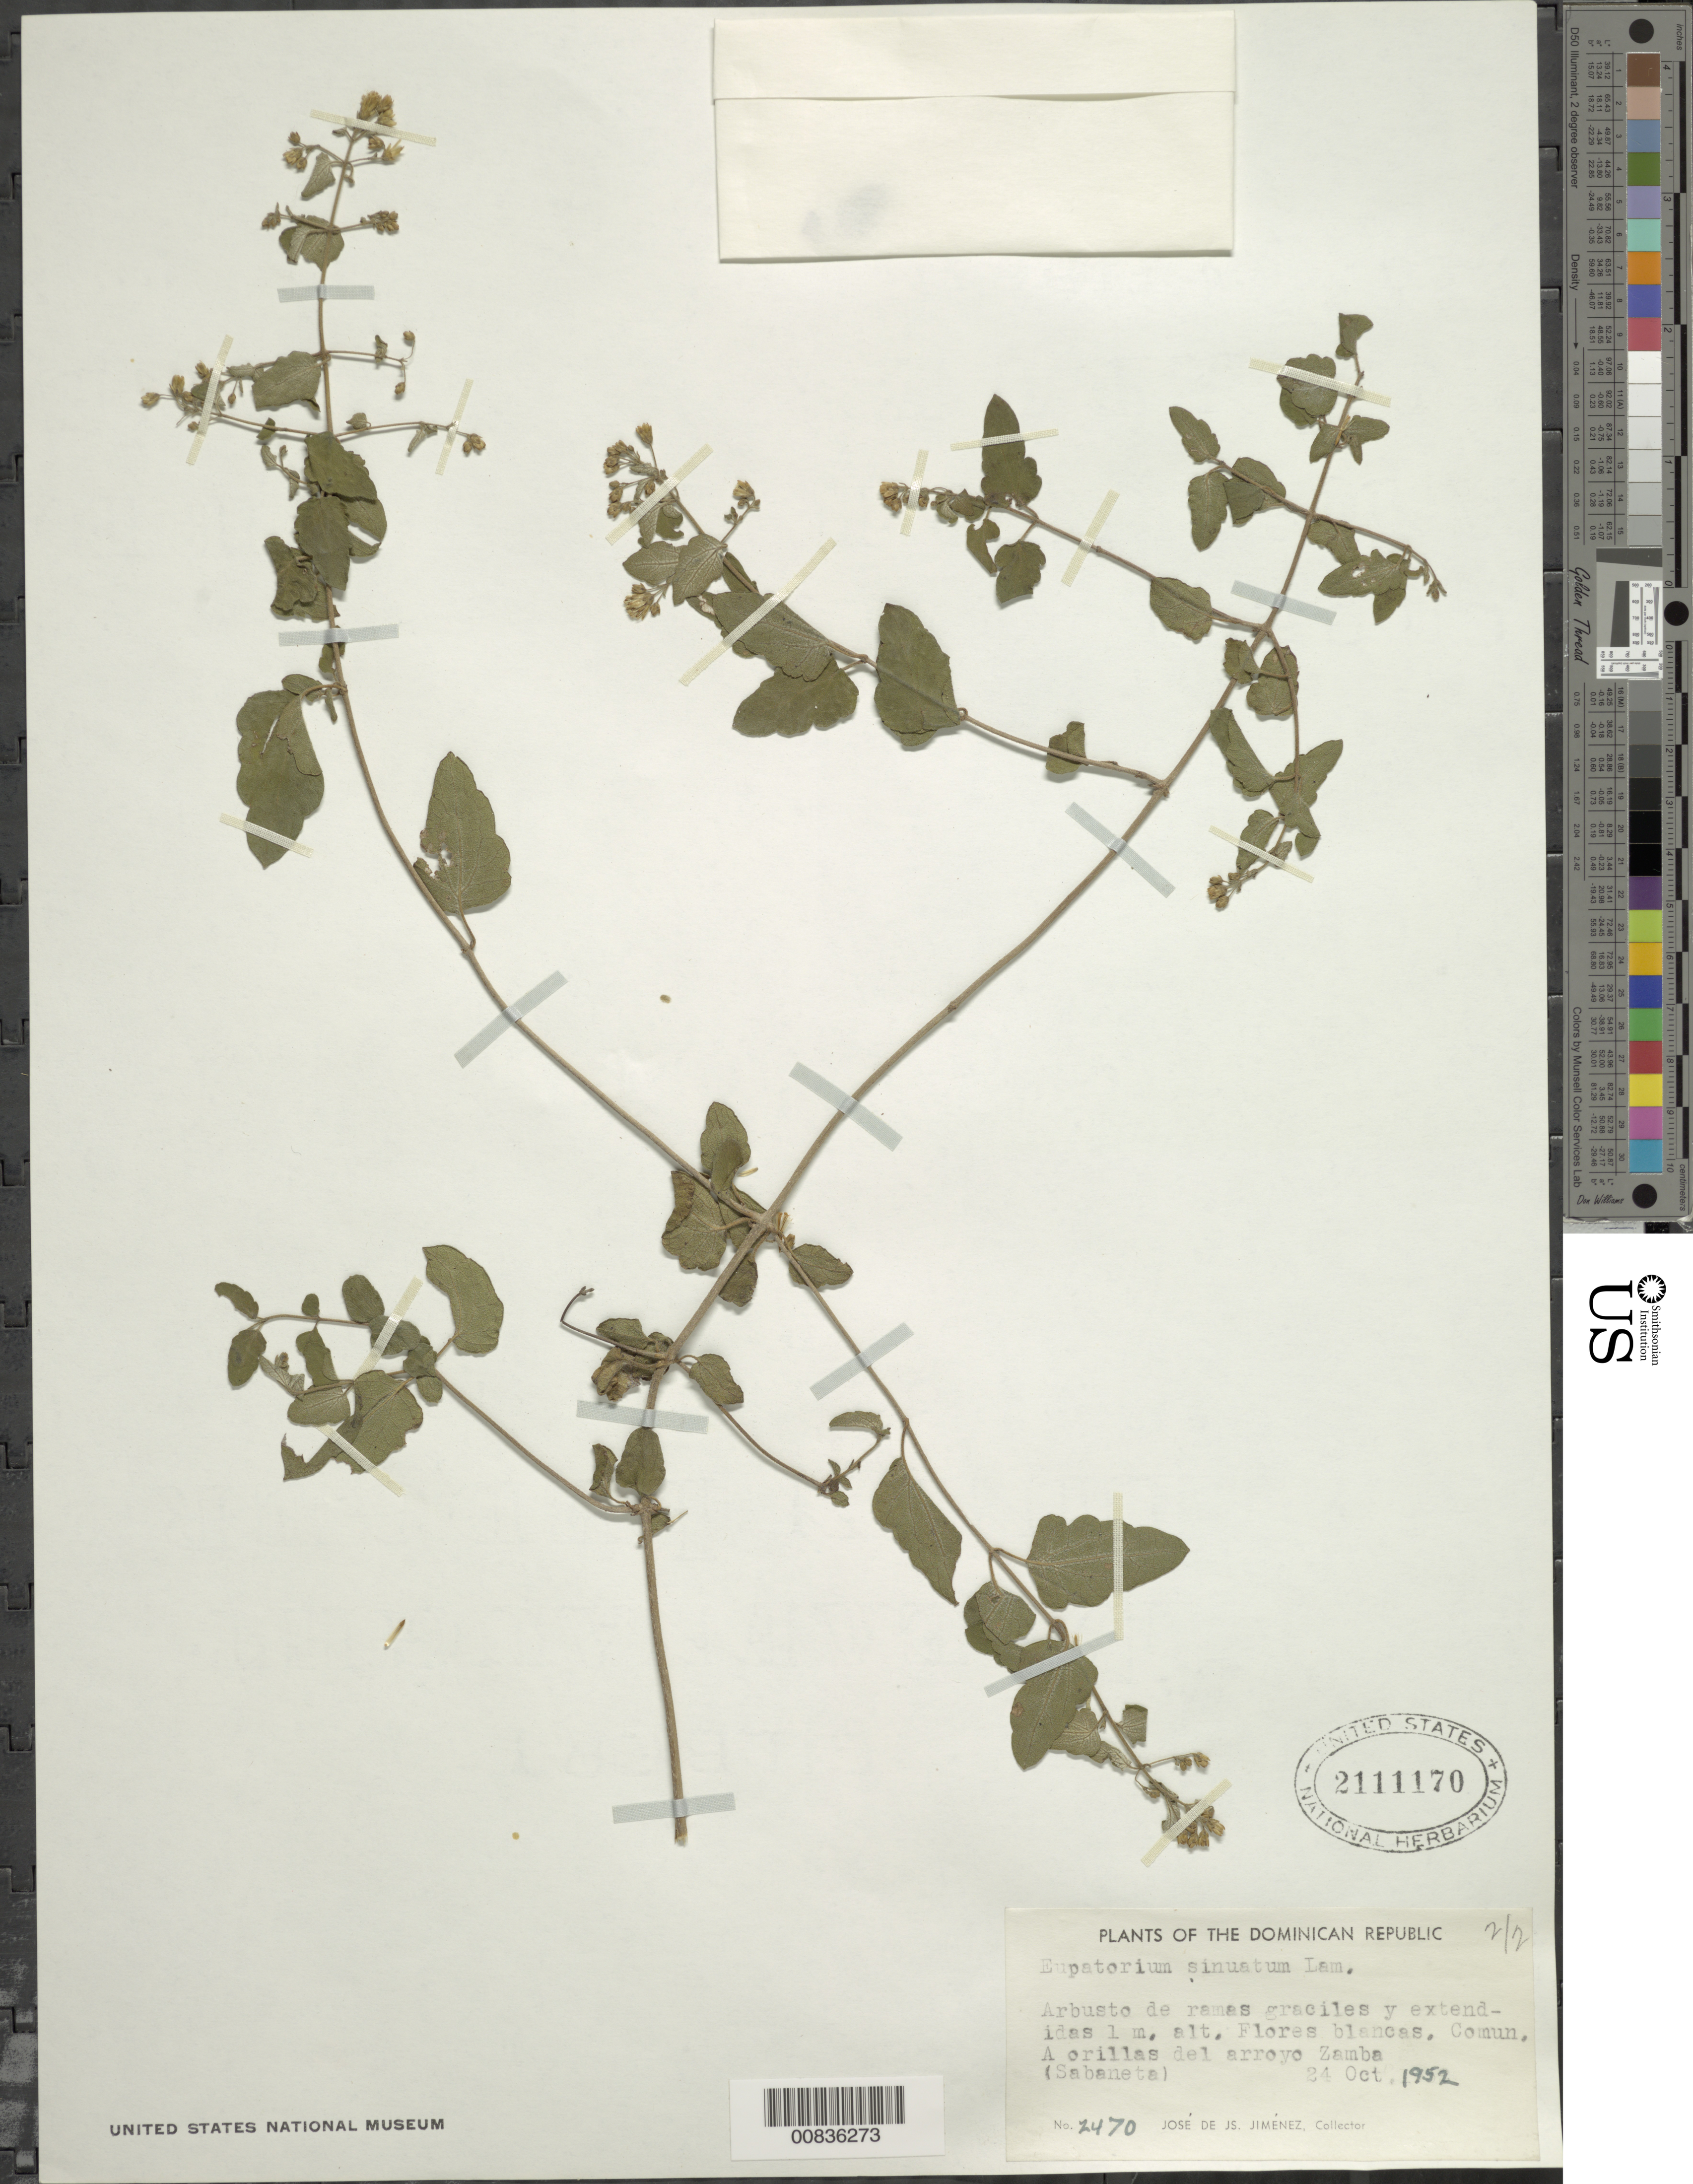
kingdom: Plantae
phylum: Tracheophyta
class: Magnoliopsida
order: Asterales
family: Asteraceae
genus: Chromolaena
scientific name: Chromolaena sinuata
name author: (Lam.) R.M. King & H. Rob.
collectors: J. J. Jiménez Almonte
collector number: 2470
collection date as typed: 24 Oct 1952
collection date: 1952-10-24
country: Dominican Republic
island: Hispaniola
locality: Arroyo Zamba (Sabaneta)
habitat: Orillas del arroyo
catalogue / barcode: US 2111170